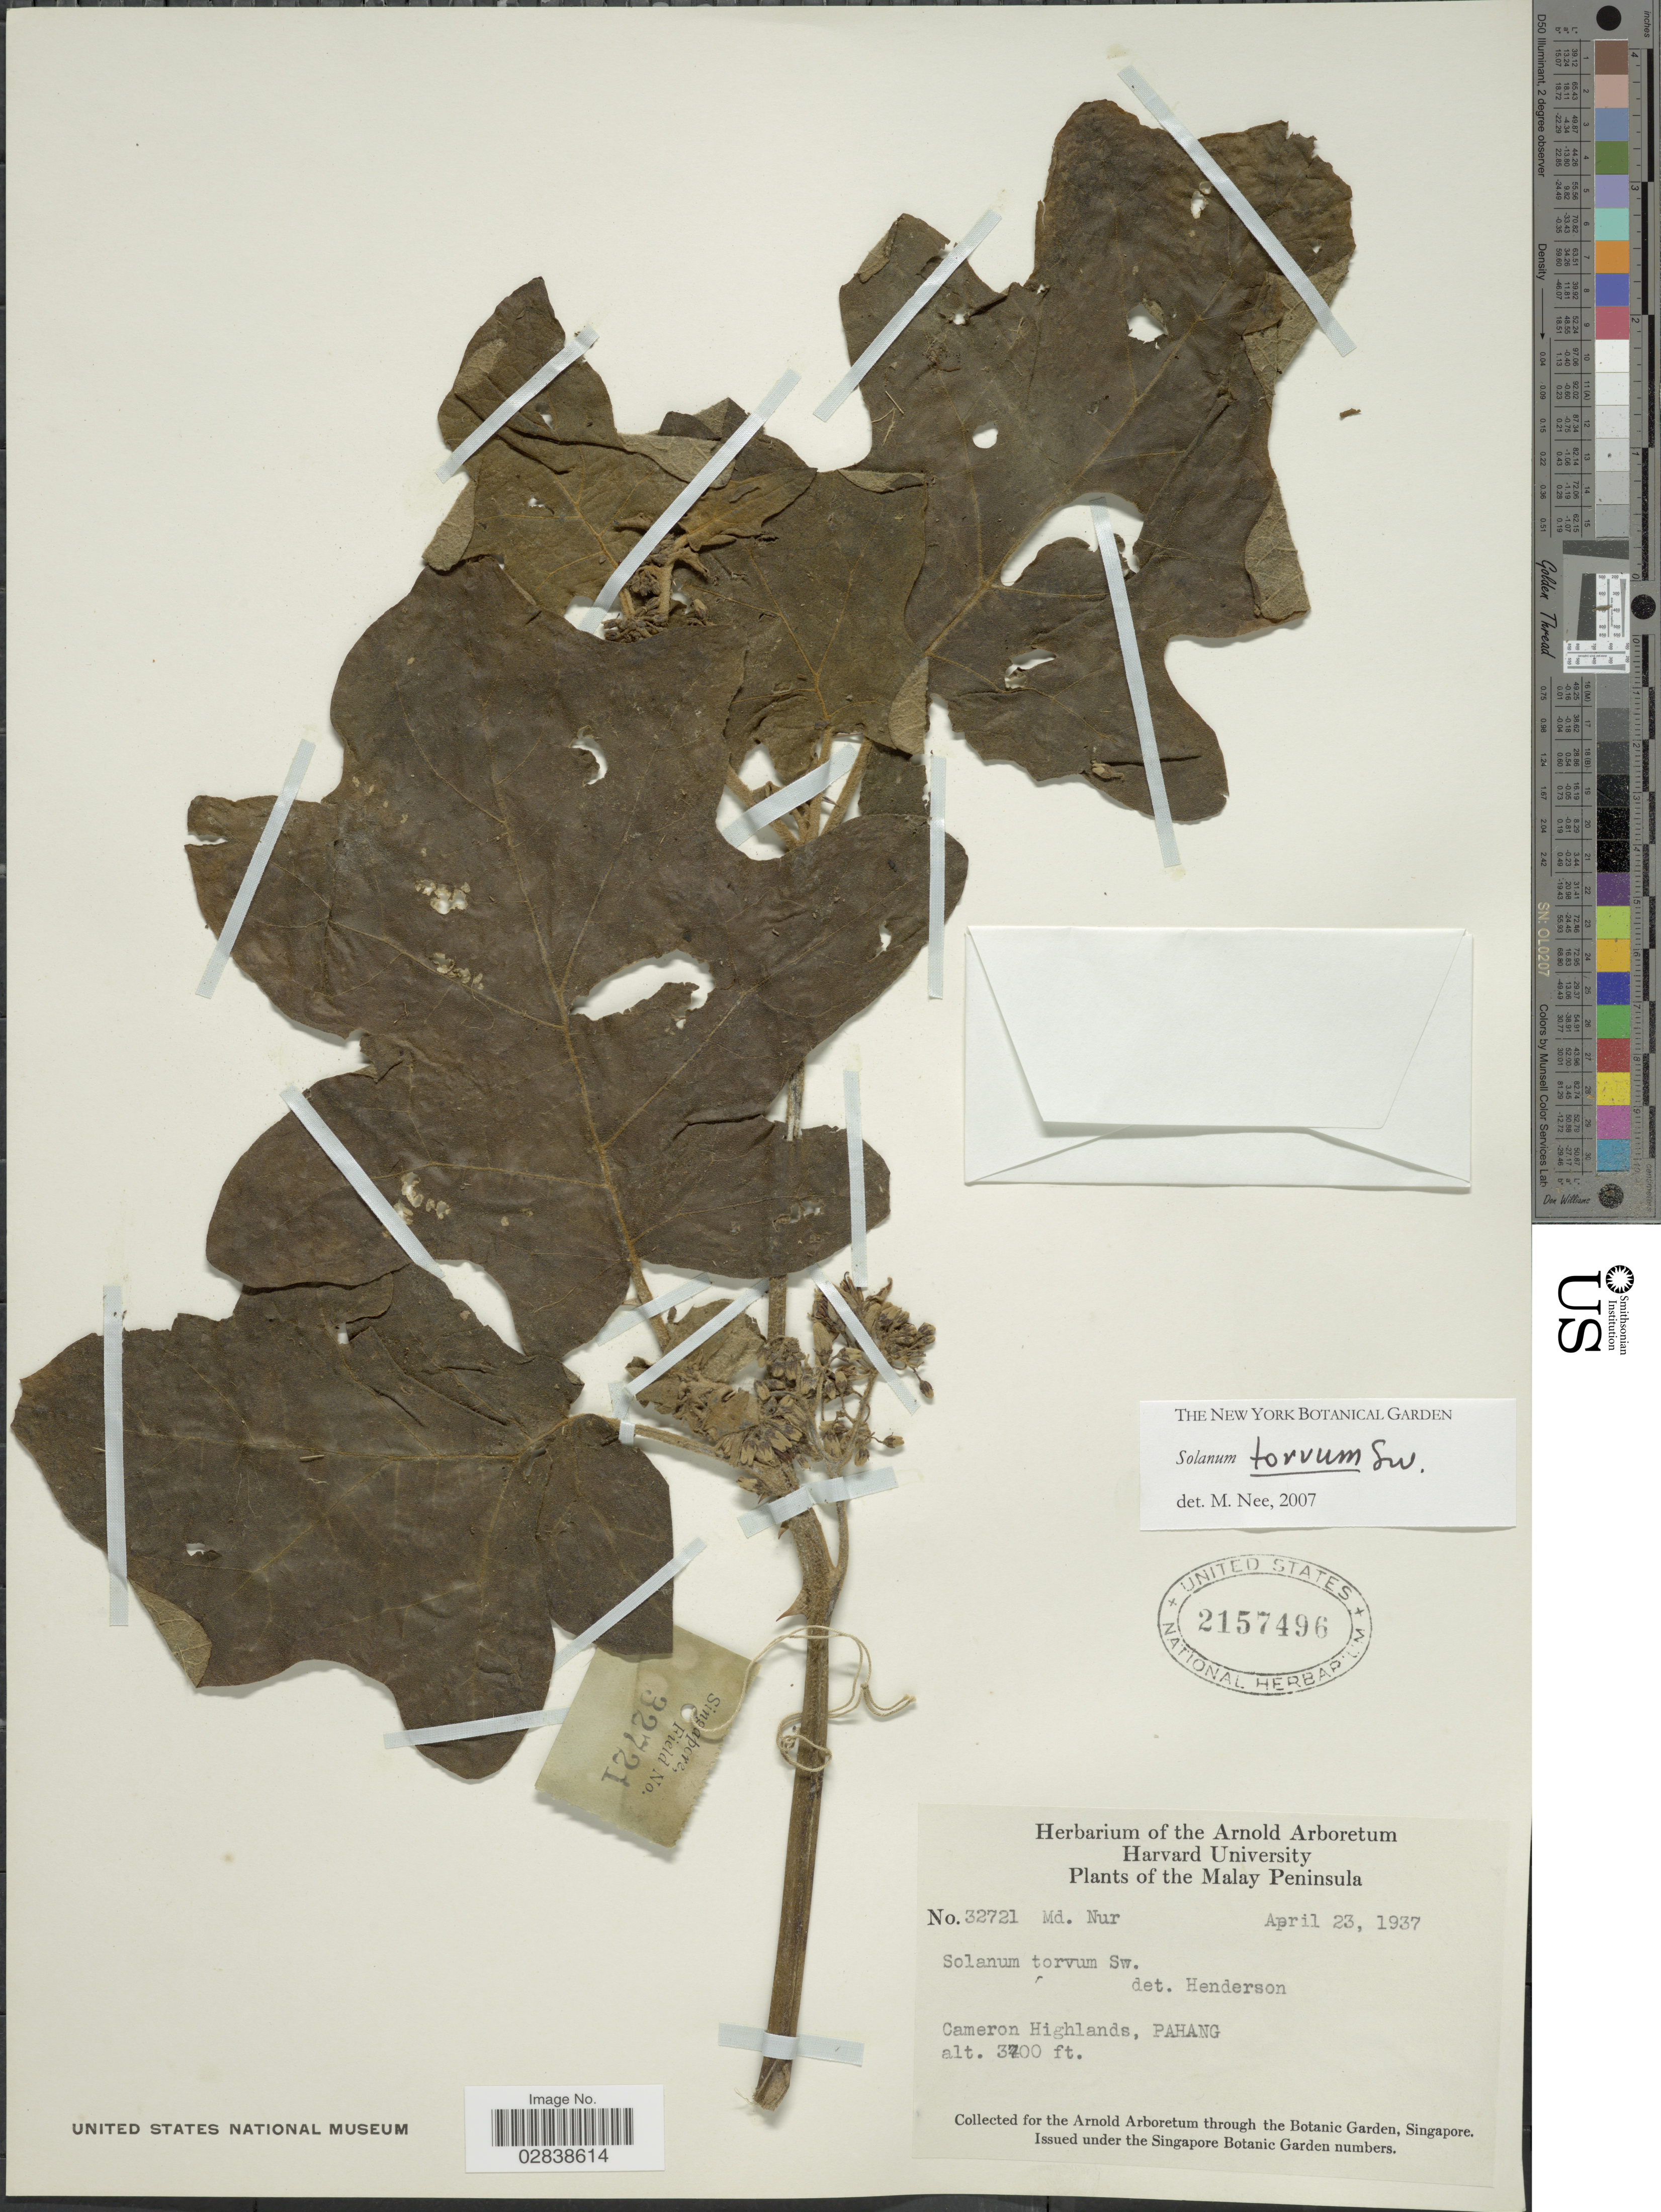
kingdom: Plantae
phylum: Tracheophyta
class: Magnoliopsida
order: Solanales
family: Solanaceae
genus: Solanum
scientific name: Solanum torvum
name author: Sw.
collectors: M. Nur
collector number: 32721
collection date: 1937-04-23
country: Malaysia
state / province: Pahang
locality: The Malay Peninsula, Cameron Highlands, Pahang.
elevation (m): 1128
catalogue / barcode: US 2157496